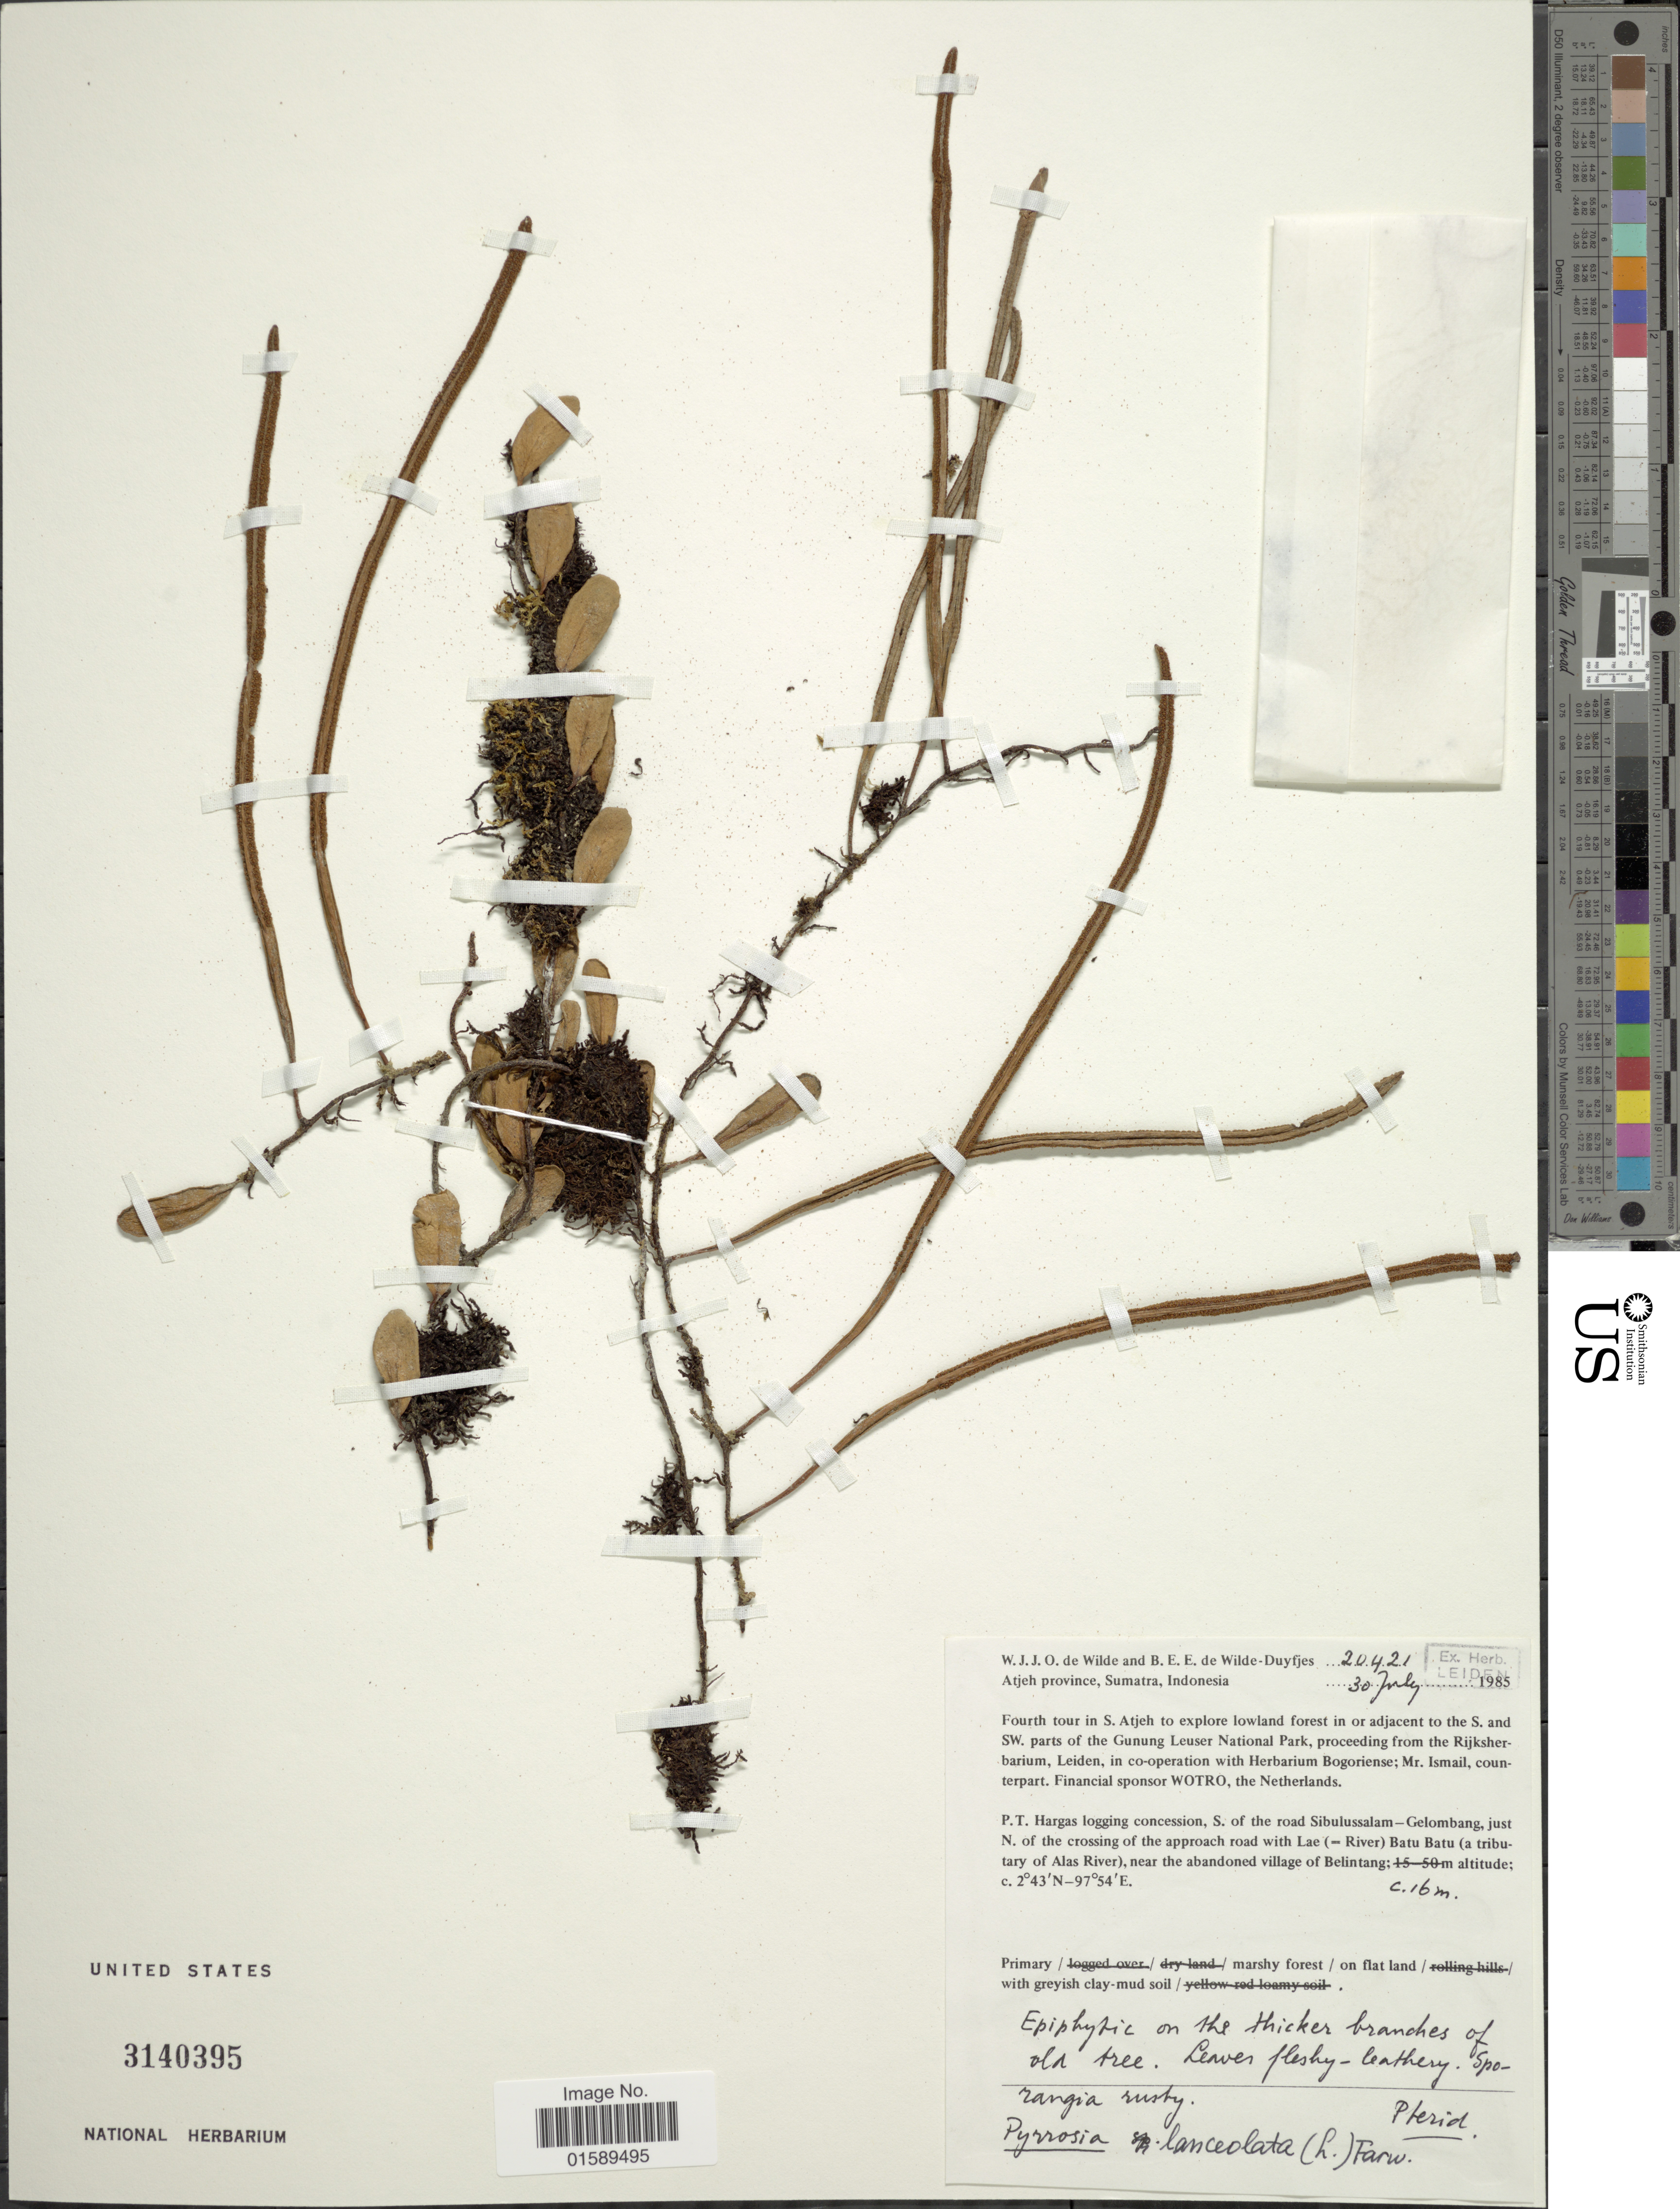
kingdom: Plantae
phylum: Tracheophyta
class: Polypodiopsida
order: Polypodiales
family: Polypodiaceae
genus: Pyrrosia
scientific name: Pyrrosia lanceolata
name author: (L.) Farw.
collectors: W. J. de Wilde & B. E. de Wilde-Duyfjes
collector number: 20421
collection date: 1985-07-30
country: Indonesia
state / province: Sumatra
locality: Atjeh province, Sumatra, Indonesia. P.T. Hargas logging concession, S. of the road Sibulussalam - Gelombang, just N. of the crossing of the approach road with Lae (-River) Batu Batu (a tributary of Alas River), near the abandoned village of Belintang.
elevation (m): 16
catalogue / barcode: US 3140395